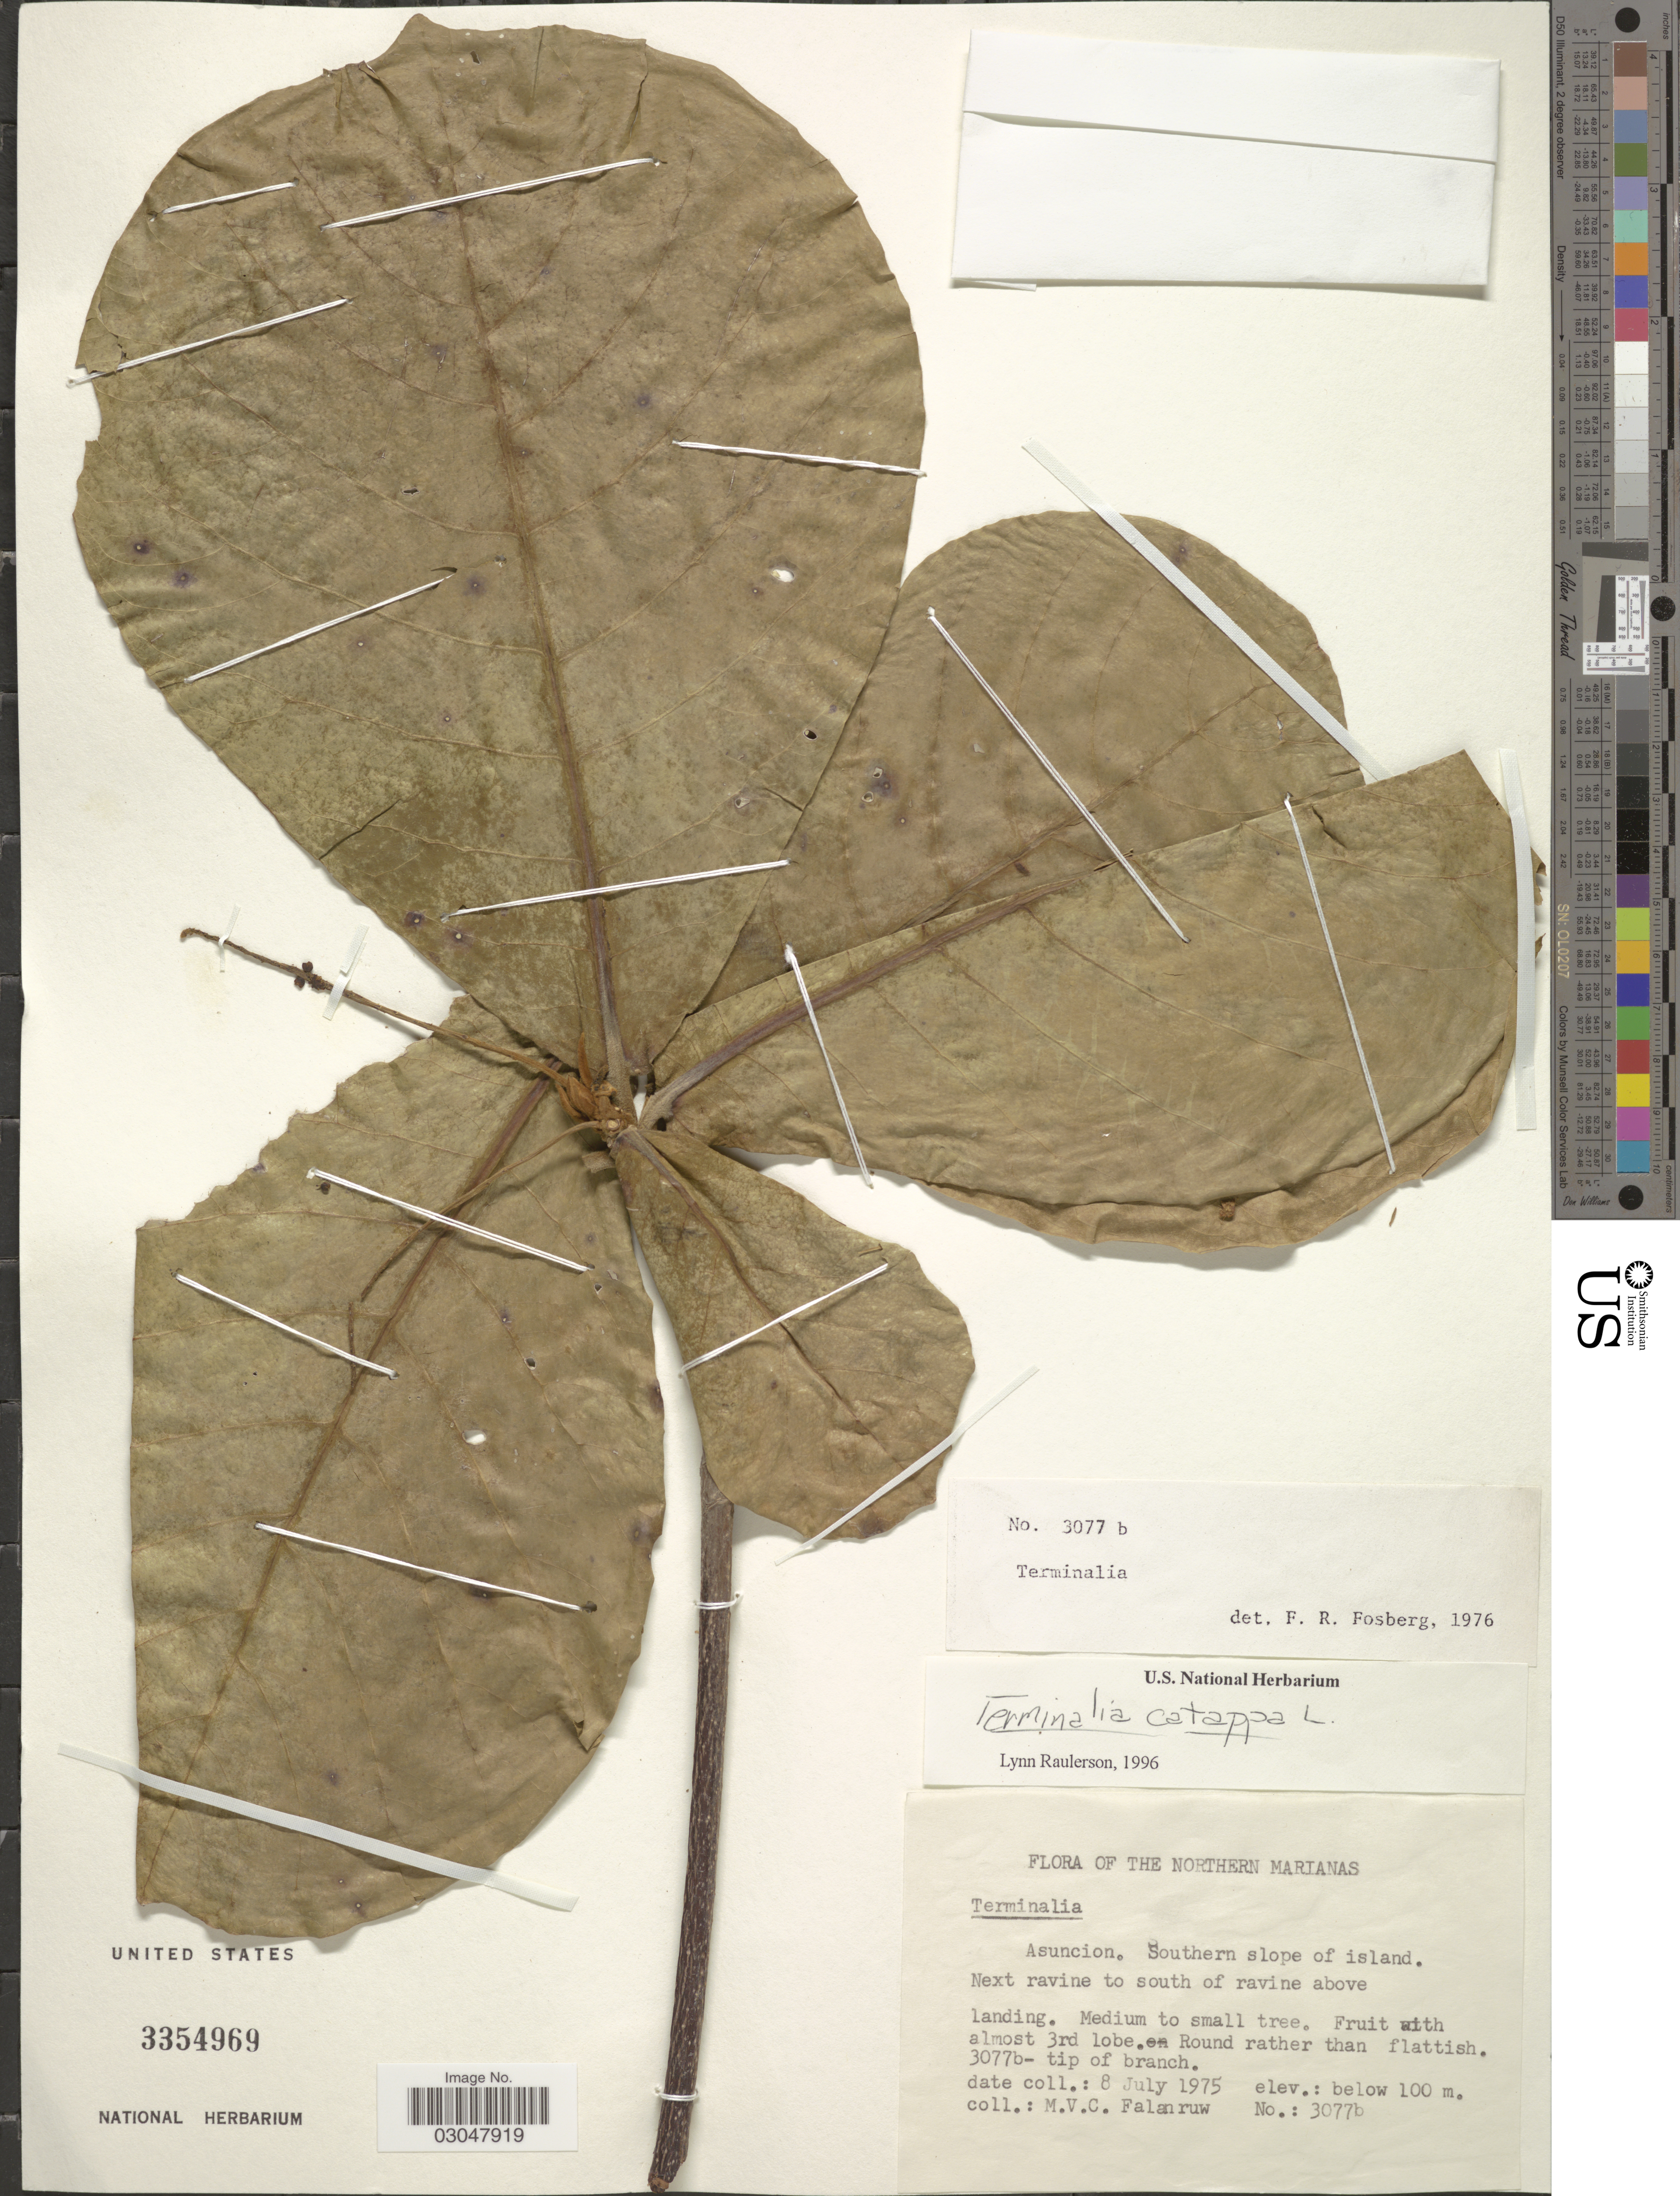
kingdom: Plantae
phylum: Tracheophyta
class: Magnoliopsida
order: Myrtales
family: Combretaceae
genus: Terminalia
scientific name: Terminalia catappa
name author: L.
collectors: M. V. Falanruw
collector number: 3077b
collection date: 1975-07-08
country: Northern Mariana Islands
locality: Northern Marianas. Asuncion. Southern slope of island. Next ravine to south of ravine above landing.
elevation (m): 100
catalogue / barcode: US 3354969